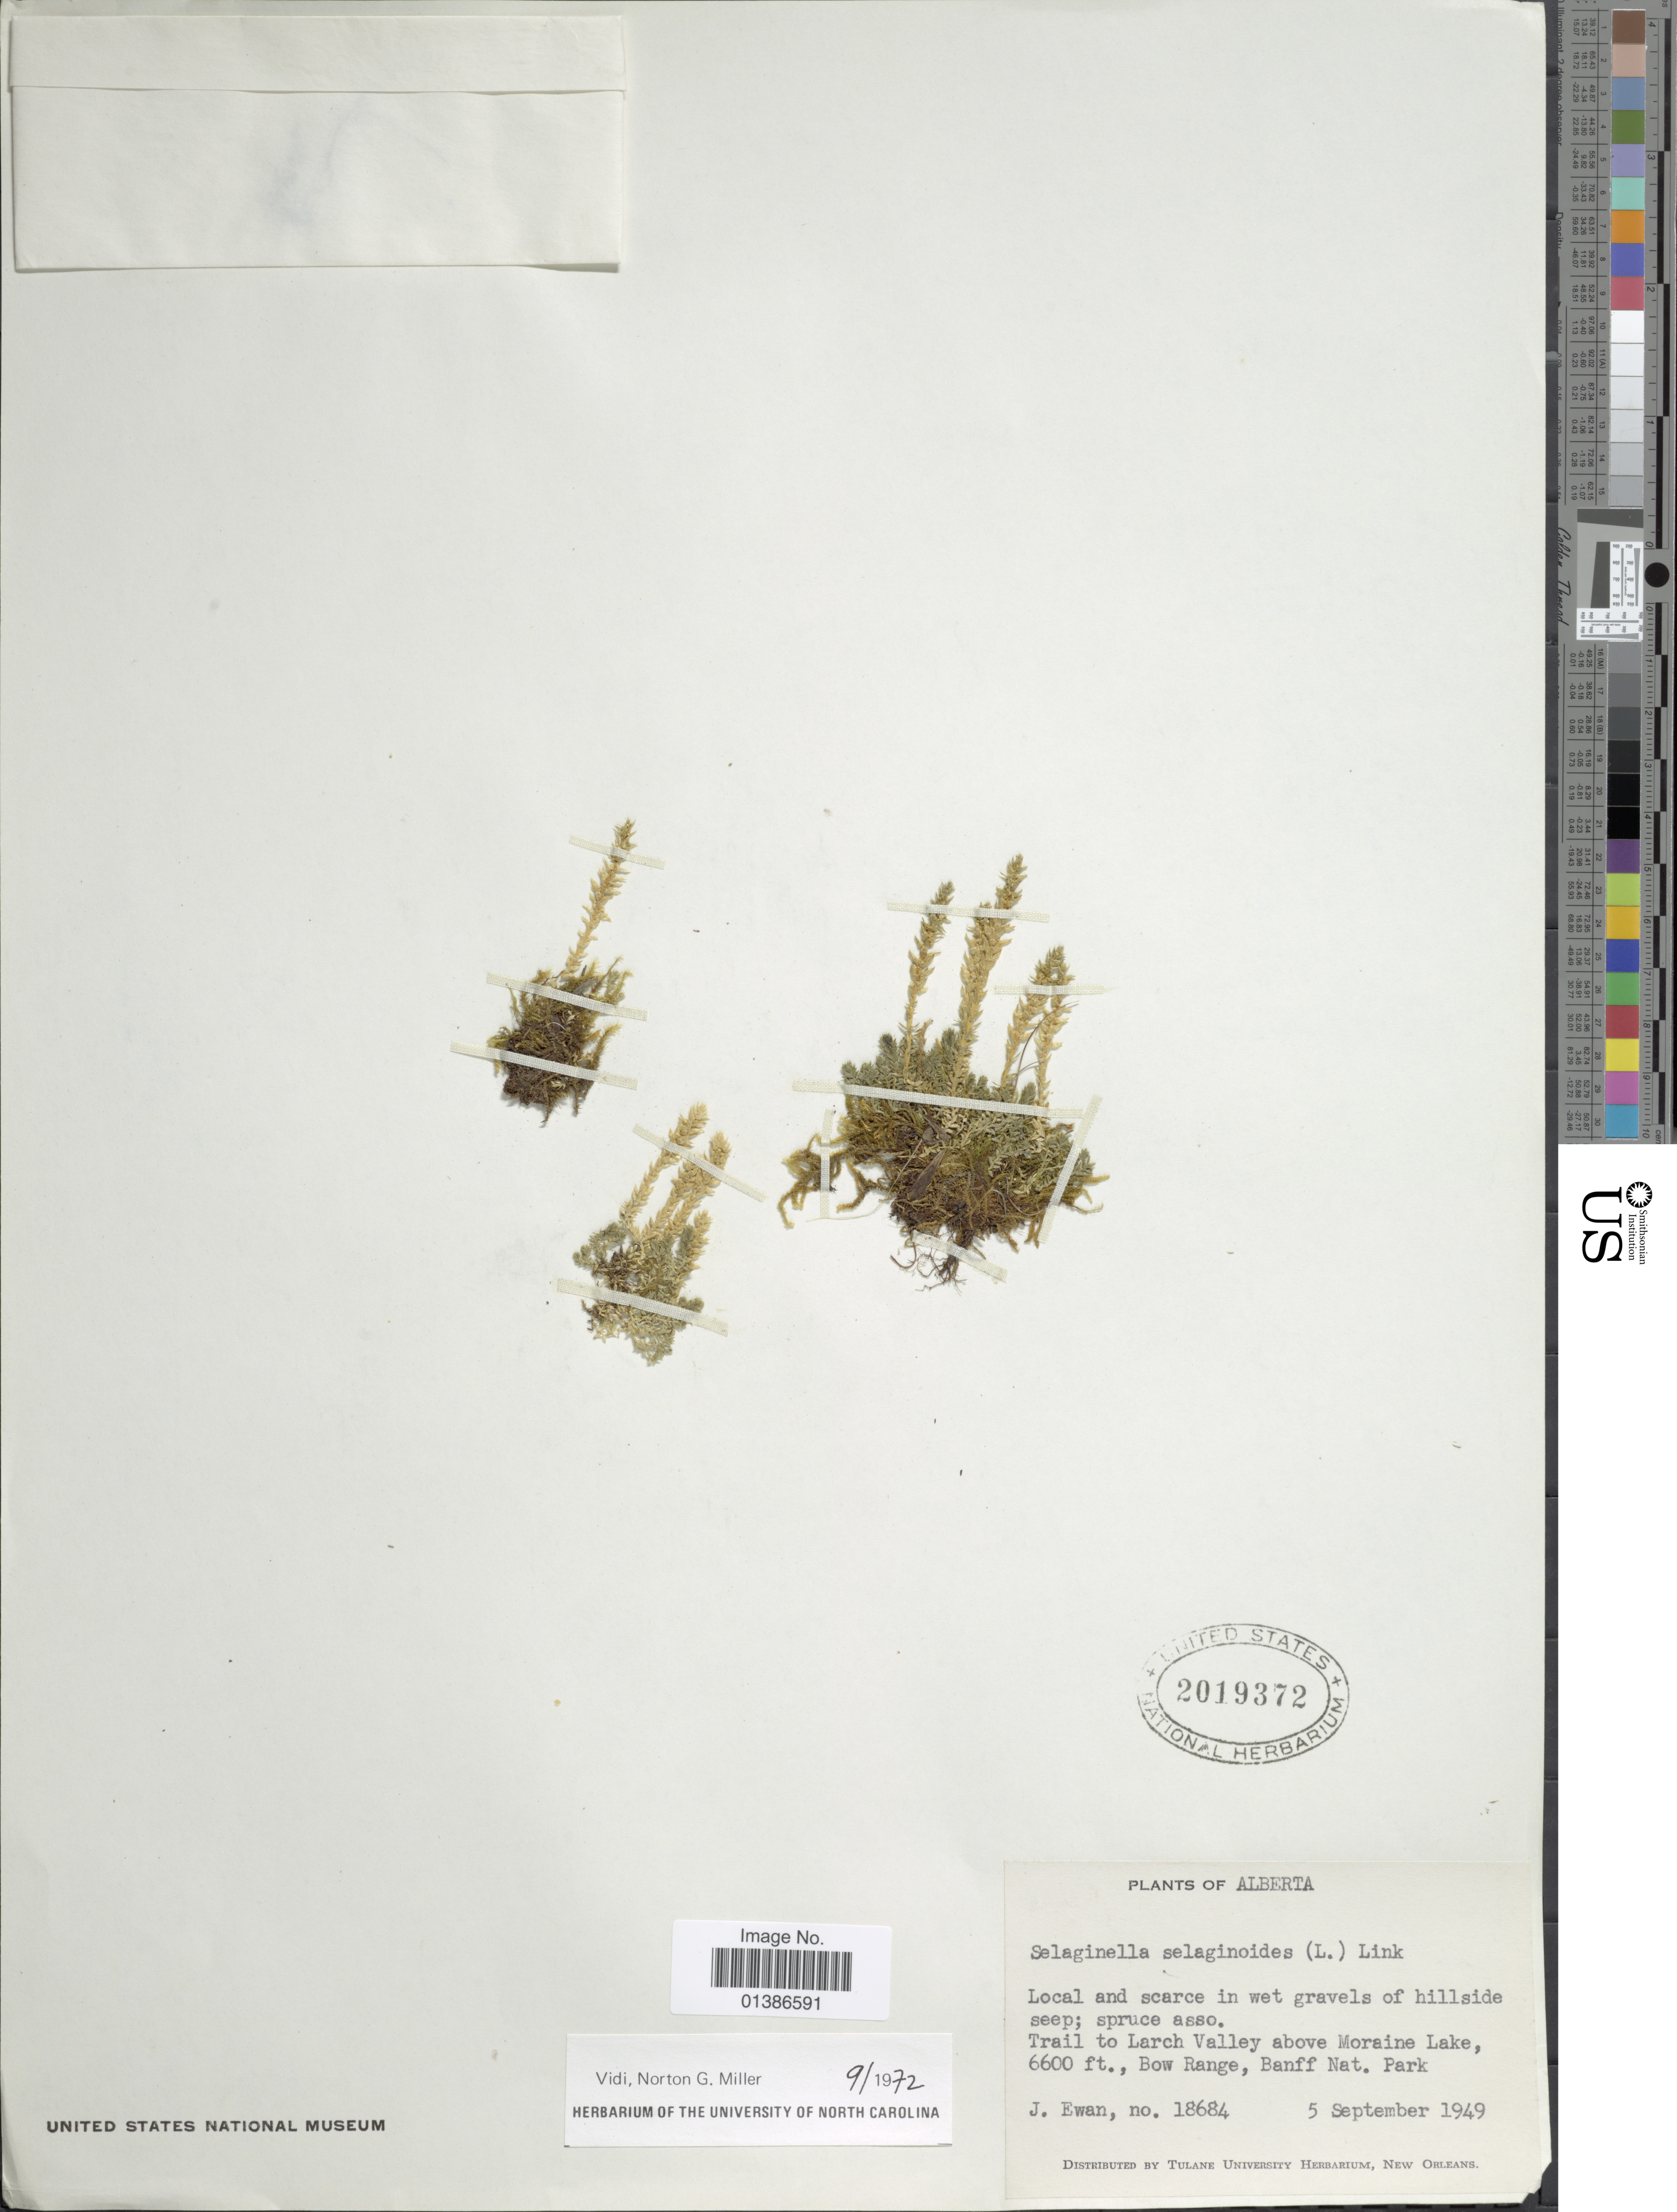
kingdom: Plantae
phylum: Tracheophyta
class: Lycopodiopsida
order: Selaginellales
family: Selaginellaceae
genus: Selaginella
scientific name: Selaginella selaginoides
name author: (L.) Link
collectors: J. A. Ewan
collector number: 18684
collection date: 1949-09-05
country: Canada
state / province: Alberta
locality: Trail to Larch Valley above Moraine Lake, Bow Range, Banff Nat. Park.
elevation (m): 2012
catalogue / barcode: US 2019372